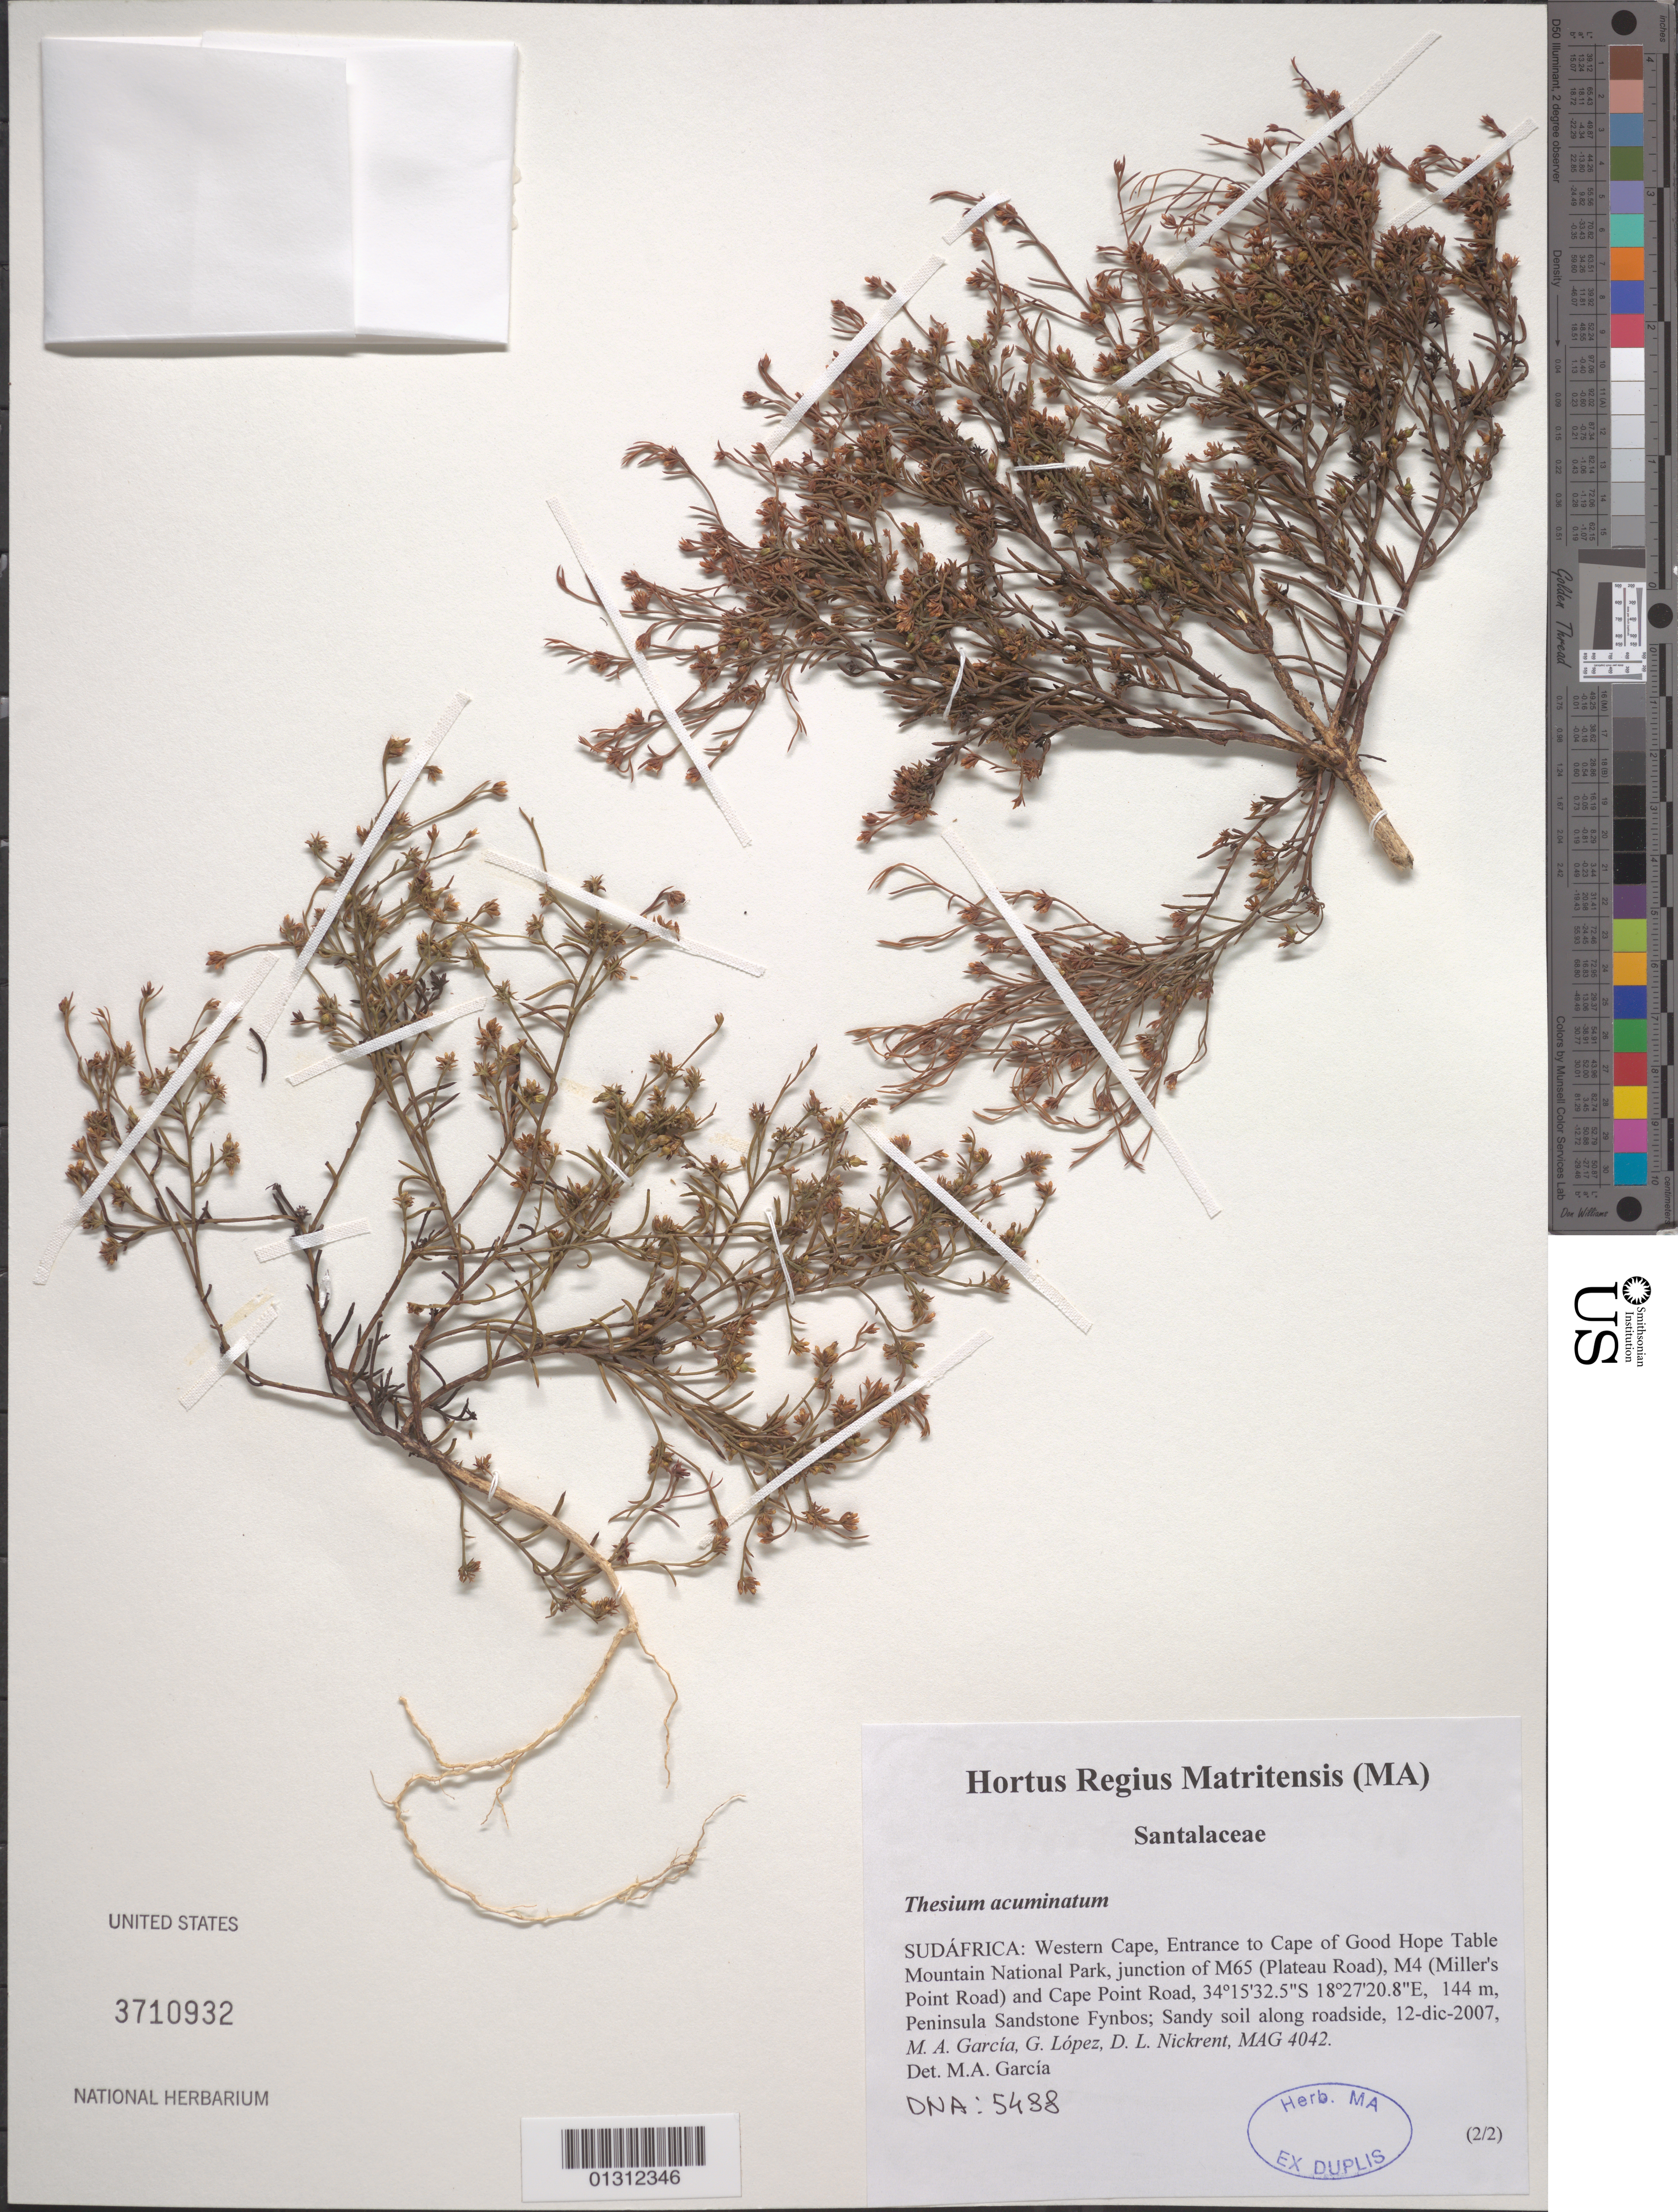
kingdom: Plantae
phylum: Tracheophyta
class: Magnoliopsida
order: Santalales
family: Thesiaceae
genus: Thesium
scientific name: Thesium acuminatum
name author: A.W. Hill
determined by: García M., A.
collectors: M. A. García, G. López & D. Nickrent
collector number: MAG 4042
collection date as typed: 12-dic-2007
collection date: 2007-12-12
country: South Africa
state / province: Western Cape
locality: Entrance to Cape of Good Hope Table Mountain National Park, junction of M65 (Plateau Road), M4 (Miller's Point Road) and Cape Point Road, Peninsula Sandstone Fynbos.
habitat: Peninsula Sandstone Fynbos; Sandy soil along roadside.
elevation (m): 144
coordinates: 34 15 32.5 S, 18 27 20.8 E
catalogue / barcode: US 3710932